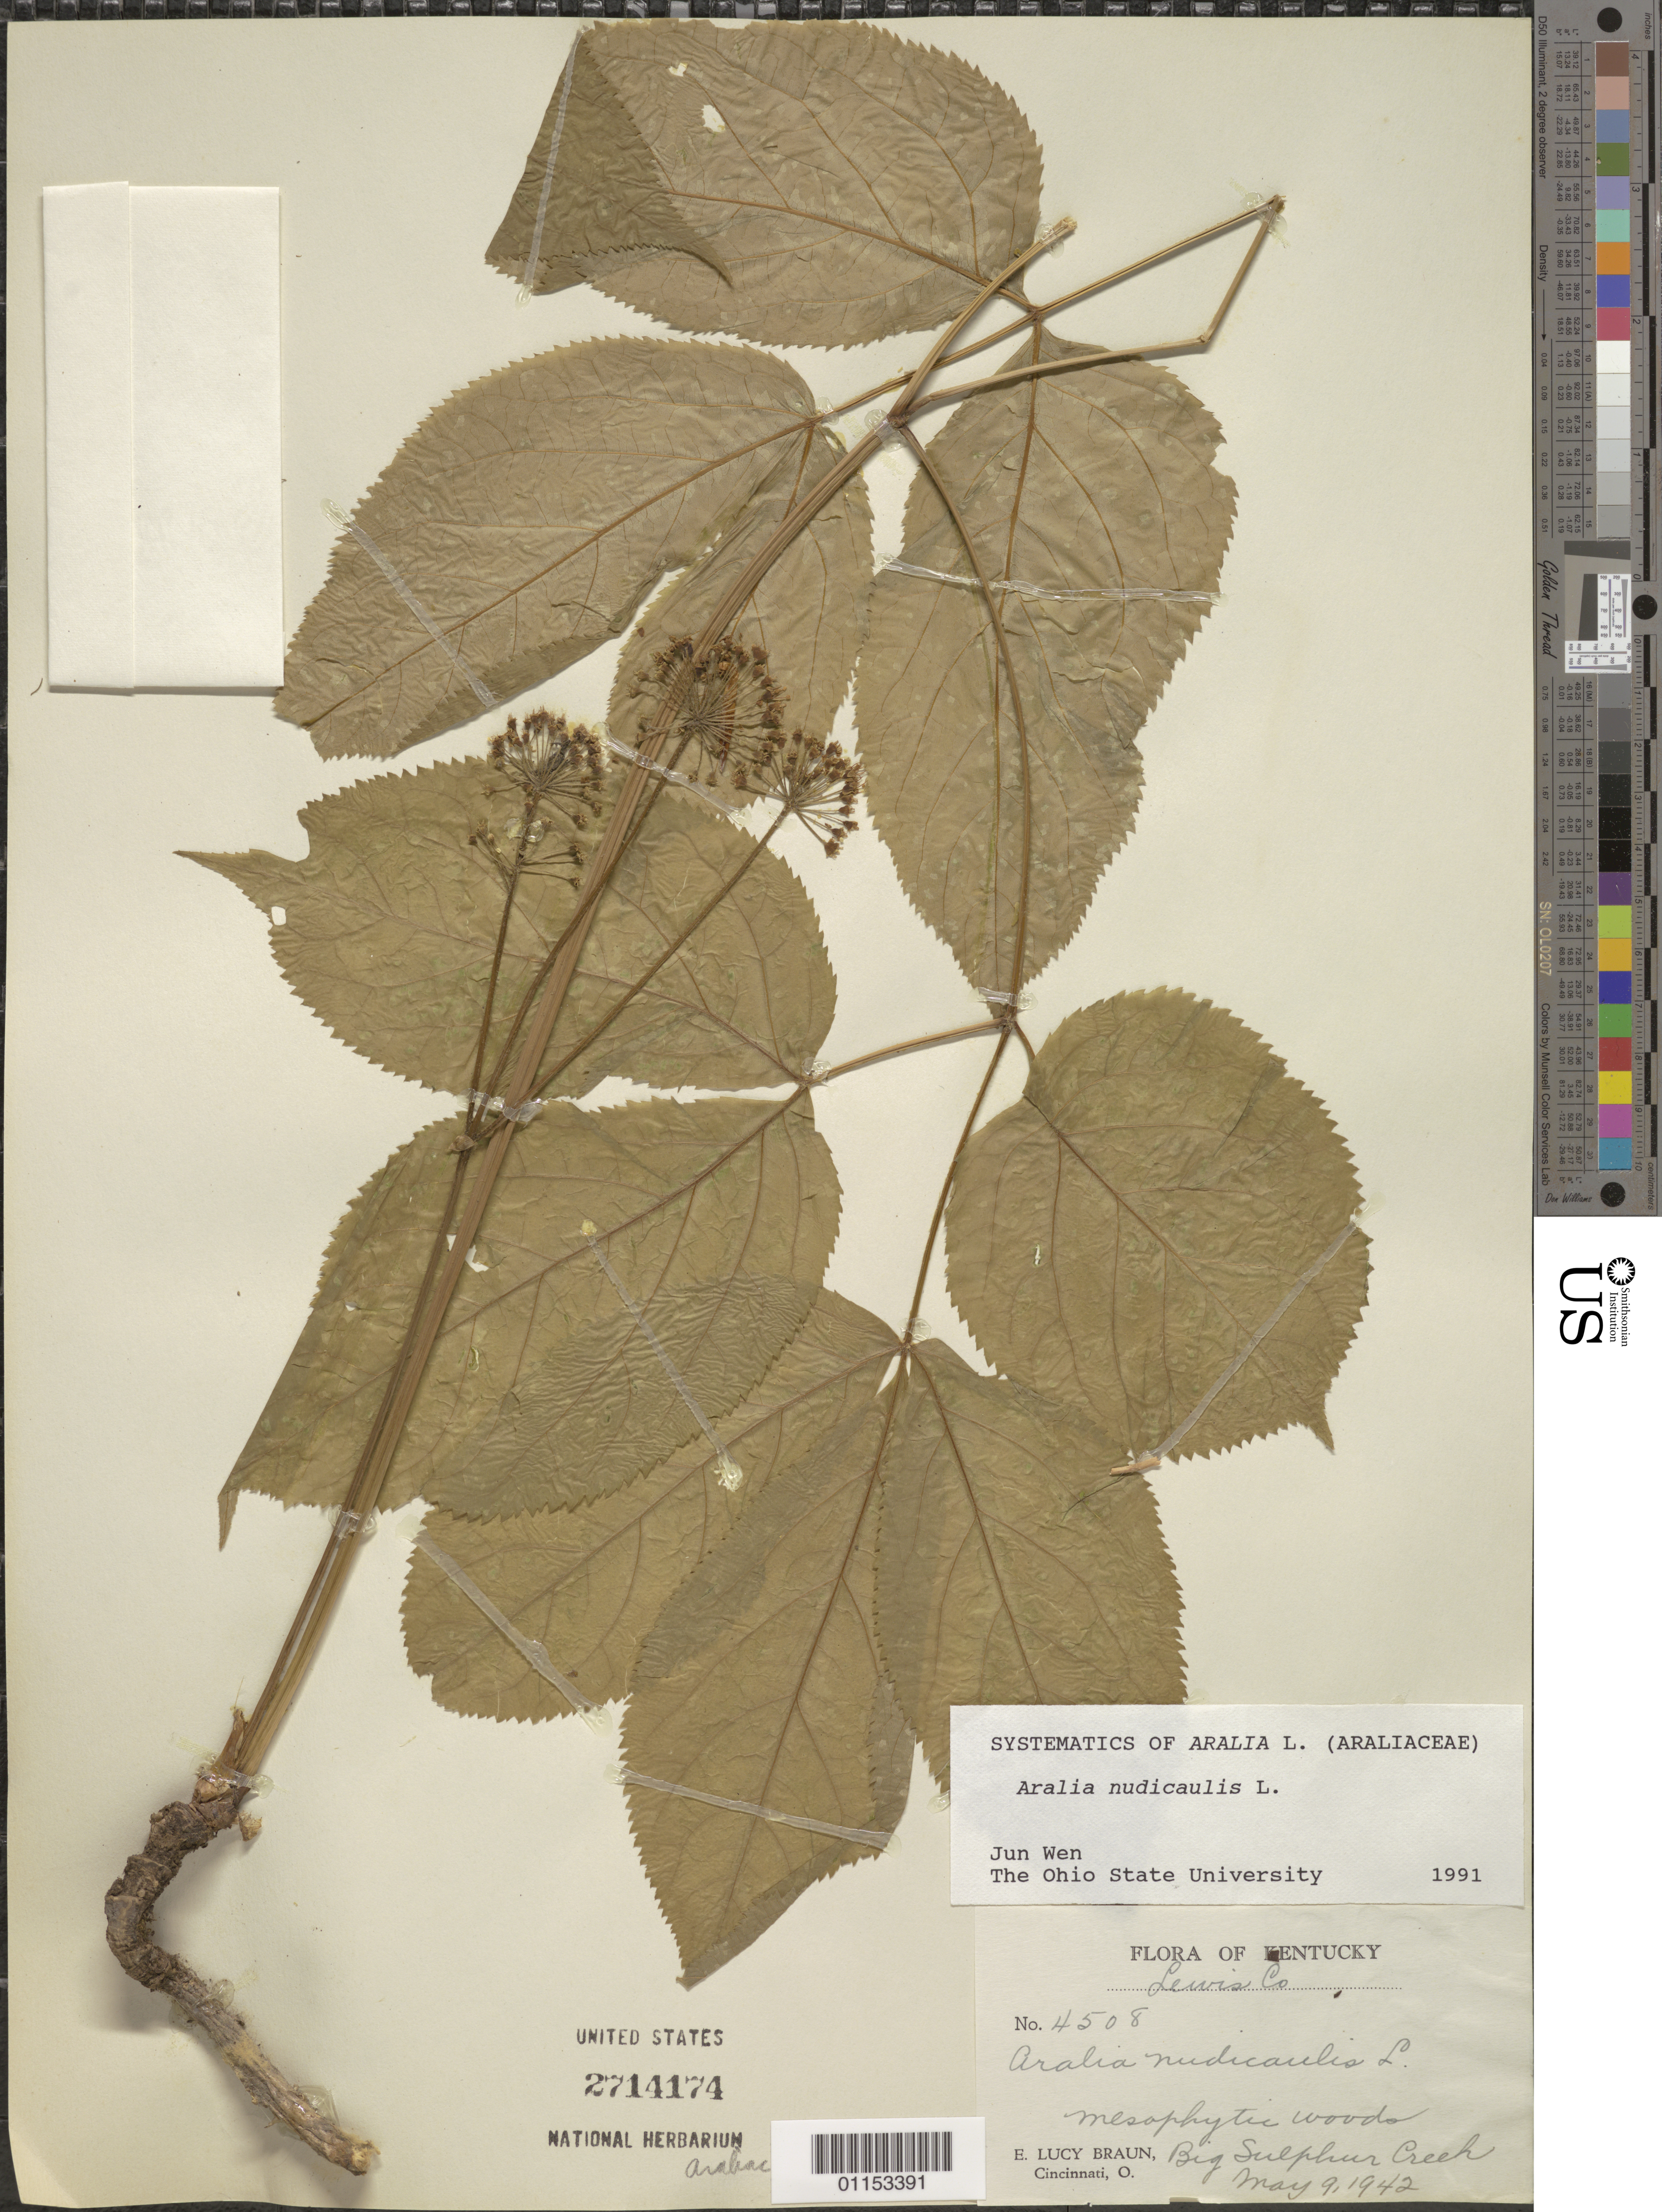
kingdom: Plantae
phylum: Tracheophyta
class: Magnoliopsida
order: Apiales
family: Araliaceae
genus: Aralia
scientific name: Aralia nudicaulis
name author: L.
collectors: E. L. Braun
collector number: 4508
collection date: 1942-05-09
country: United States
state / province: Kentucky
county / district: Lewis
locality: Sulphur Creek.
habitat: Mesophytic woods.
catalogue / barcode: US 2714174